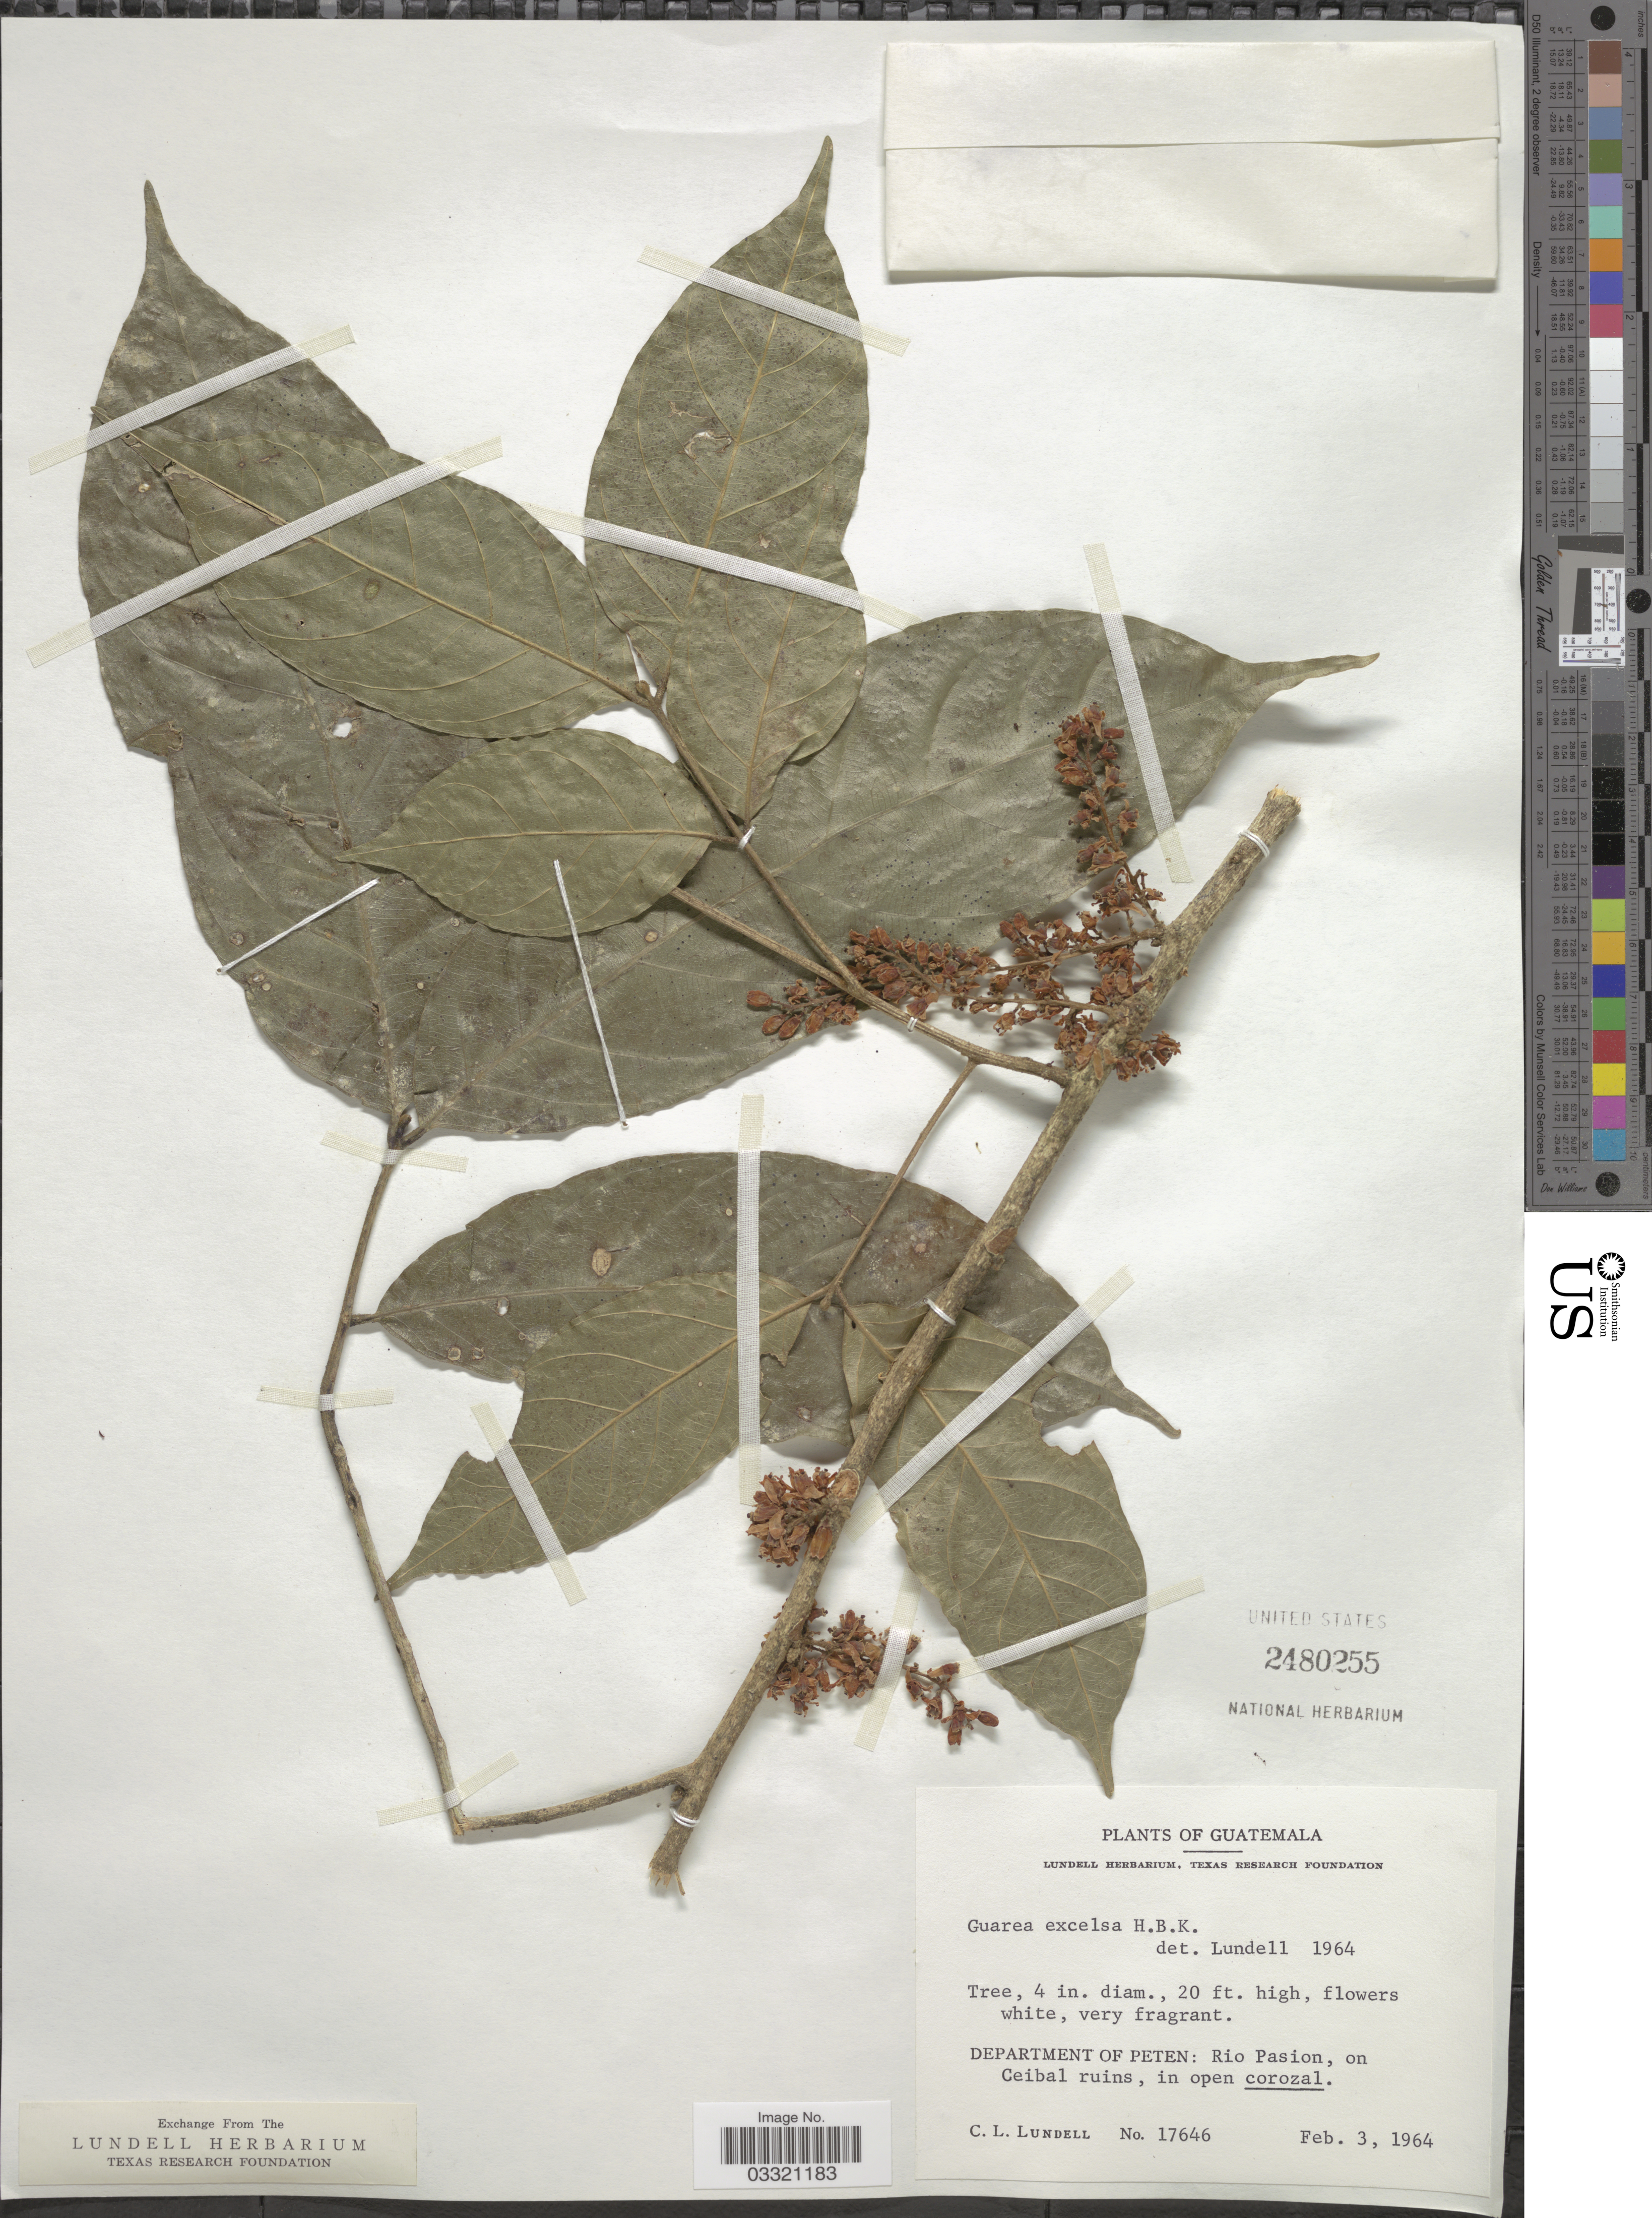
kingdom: Plantae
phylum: Tracheophyta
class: Magnoliopsida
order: Sapindales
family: Meliaceae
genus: Guarea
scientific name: Guarea glabra subsp. excelsa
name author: (Kunth) T.D. Penn.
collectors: C. L. Lundell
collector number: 17646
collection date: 1964-02-03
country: Guatemala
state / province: El Petén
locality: Department of Peten: Rio Pasion, on Ceibal ruins.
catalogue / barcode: US 2480255